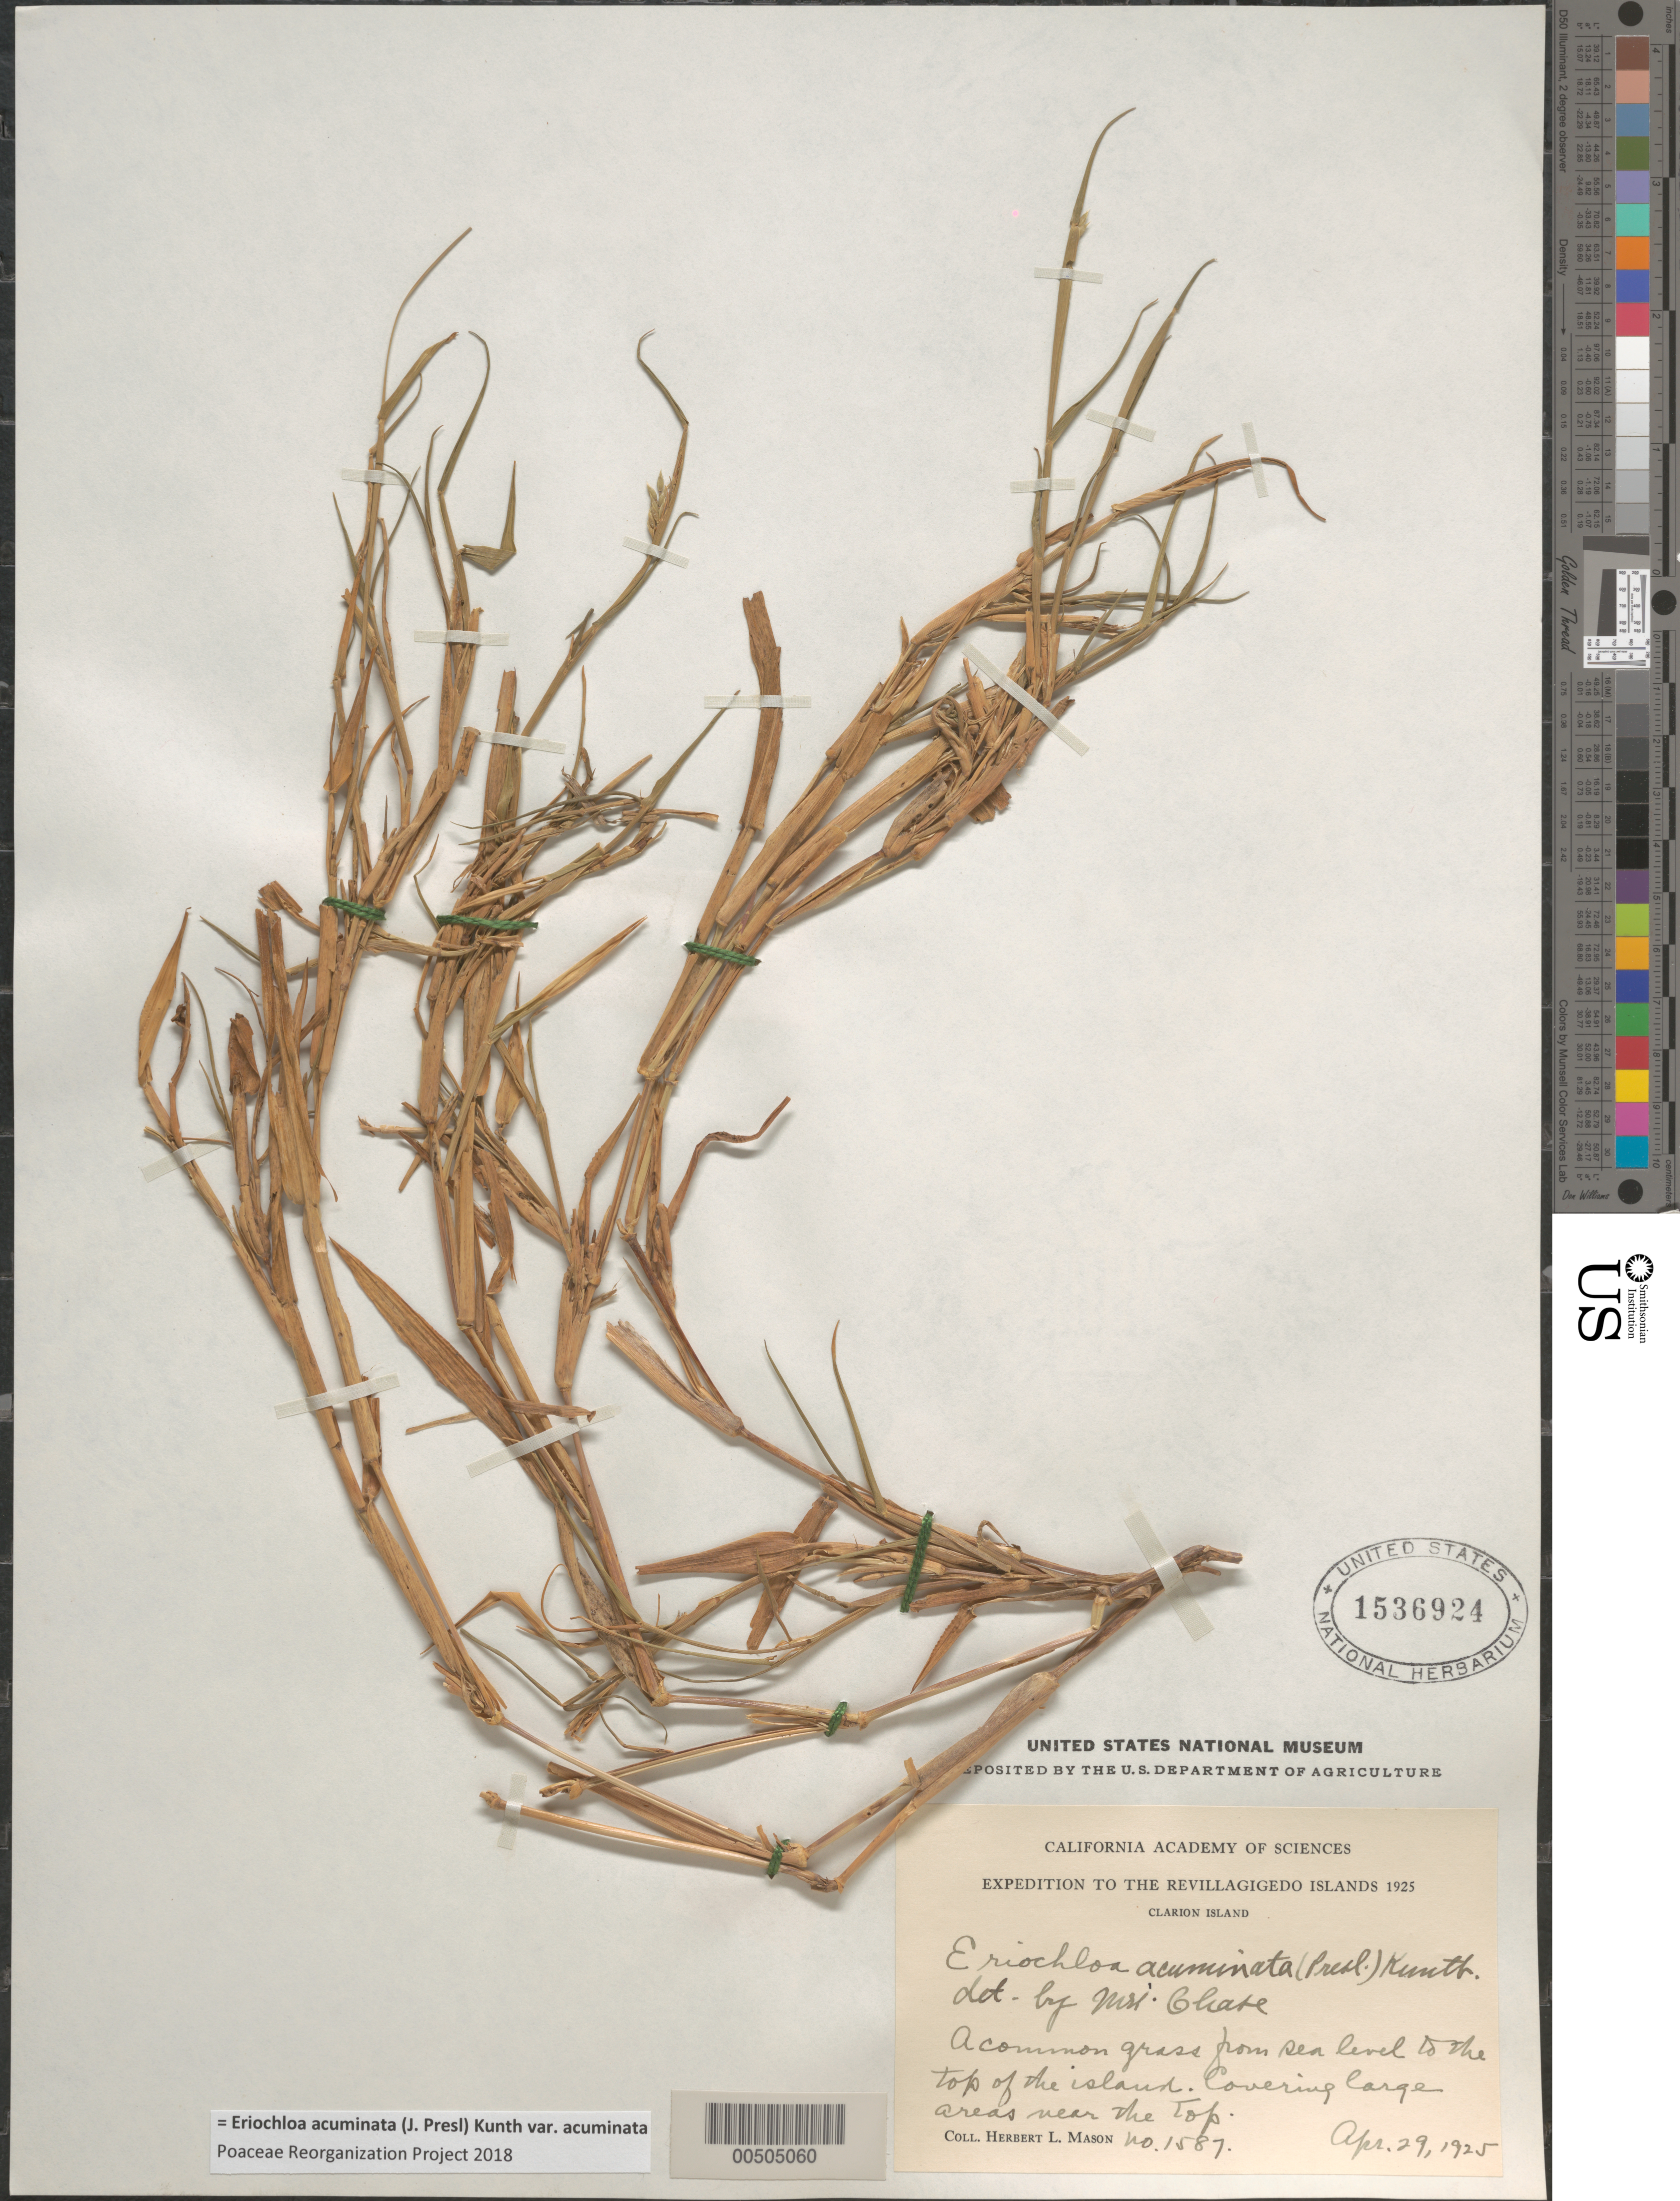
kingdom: Plantae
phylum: Tracheophyta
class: Liliopsida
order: Poales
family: Poaceae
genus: Eriochloa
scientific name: Eriochloa acuminata var. acuminata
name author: (J. Presl) Kunth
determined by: Poaceae Reorganization Project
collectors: H. L. Mason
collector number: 1587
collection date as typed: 29 Apr 1925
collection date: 1925-04-29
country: Mexico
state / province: Colima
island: Clarion Island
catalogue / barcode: US 1536924